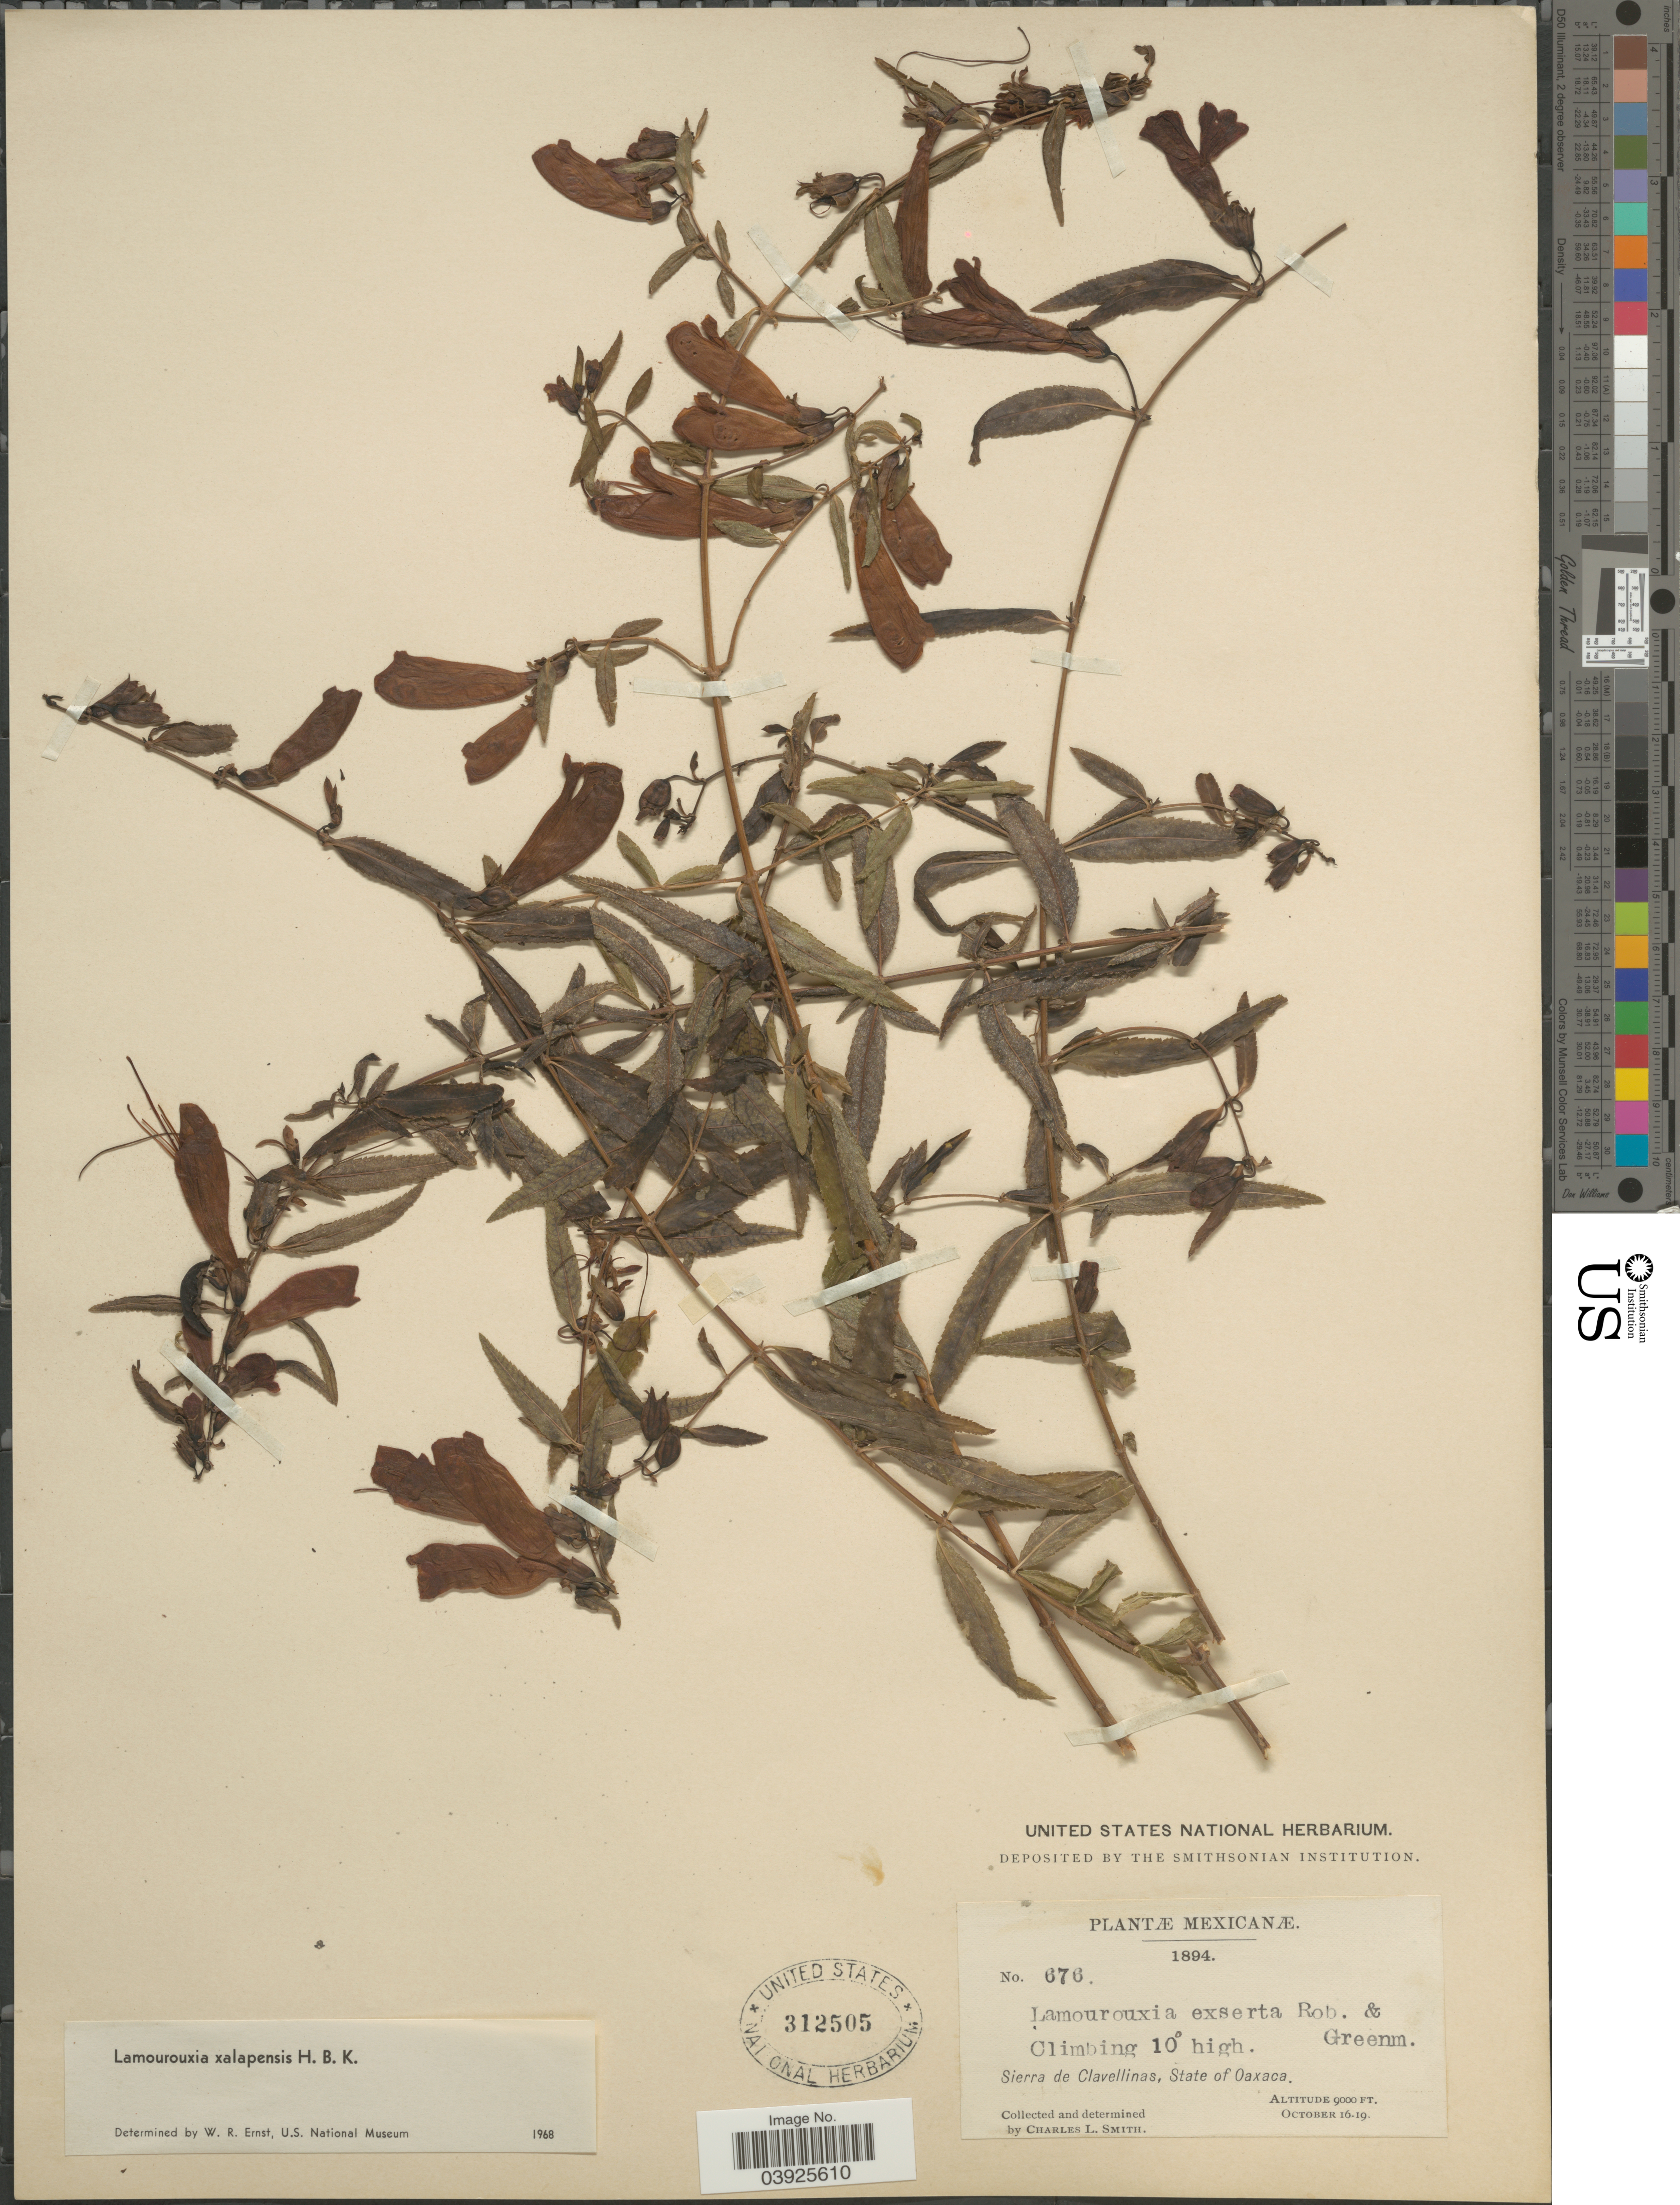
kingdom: Plantae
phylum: Tracheophyta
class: Magnoliopsida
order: Lamiales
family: Orobanchaceae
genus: Lamourouxia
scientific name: Lamourouxia xalapensis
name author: Kunth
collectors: C. L. Smith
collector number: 676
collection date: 1894-10-16/1894-10-19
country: Mexico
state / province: Oaxaca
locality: Sierra de Clavellinas.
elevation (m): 2743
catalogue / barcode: US 312505